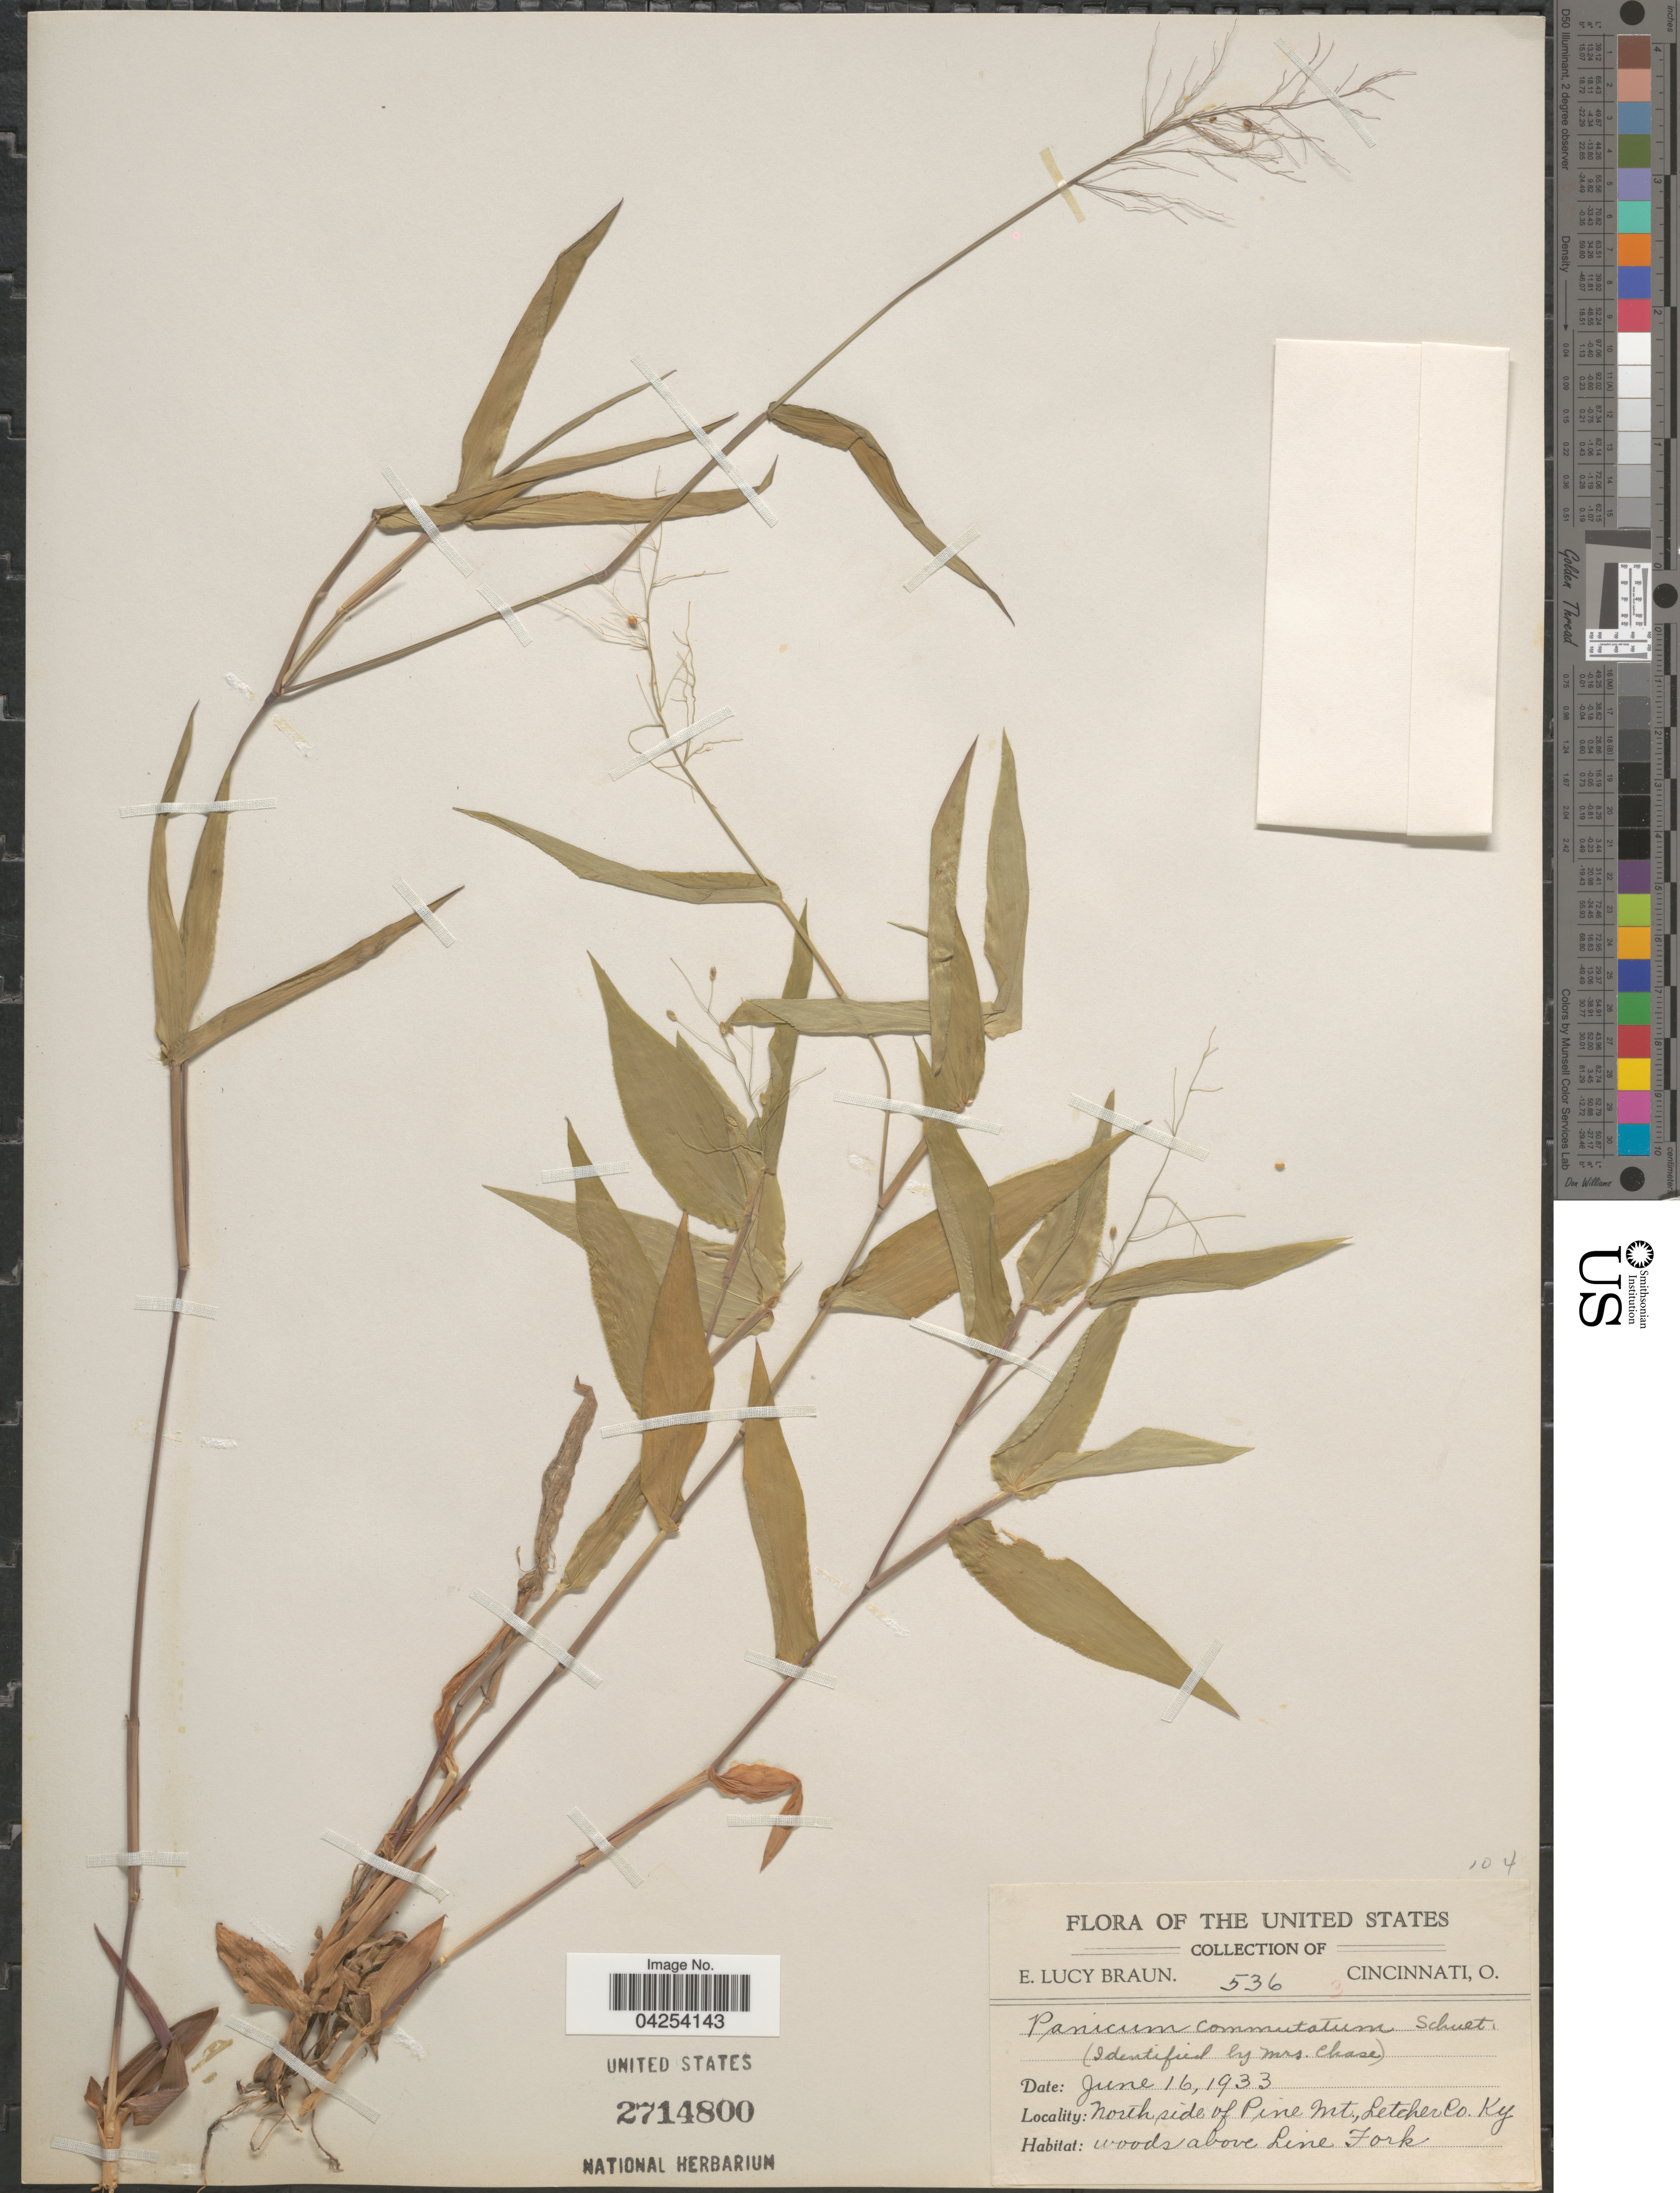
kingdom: Plantae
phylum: Tracheophyta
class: Liliopsida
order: Poales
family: Poaceae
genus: Dichanthelium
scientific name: Dichanthelium commutatum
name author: (Schult.) Gould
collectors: E. L. Braun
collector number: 536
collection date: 1933-06-16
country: United States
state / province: Kentucky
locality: North side of Pine Mt., Letcher Co. Woods above Line Fork.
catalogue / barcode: US 2714800